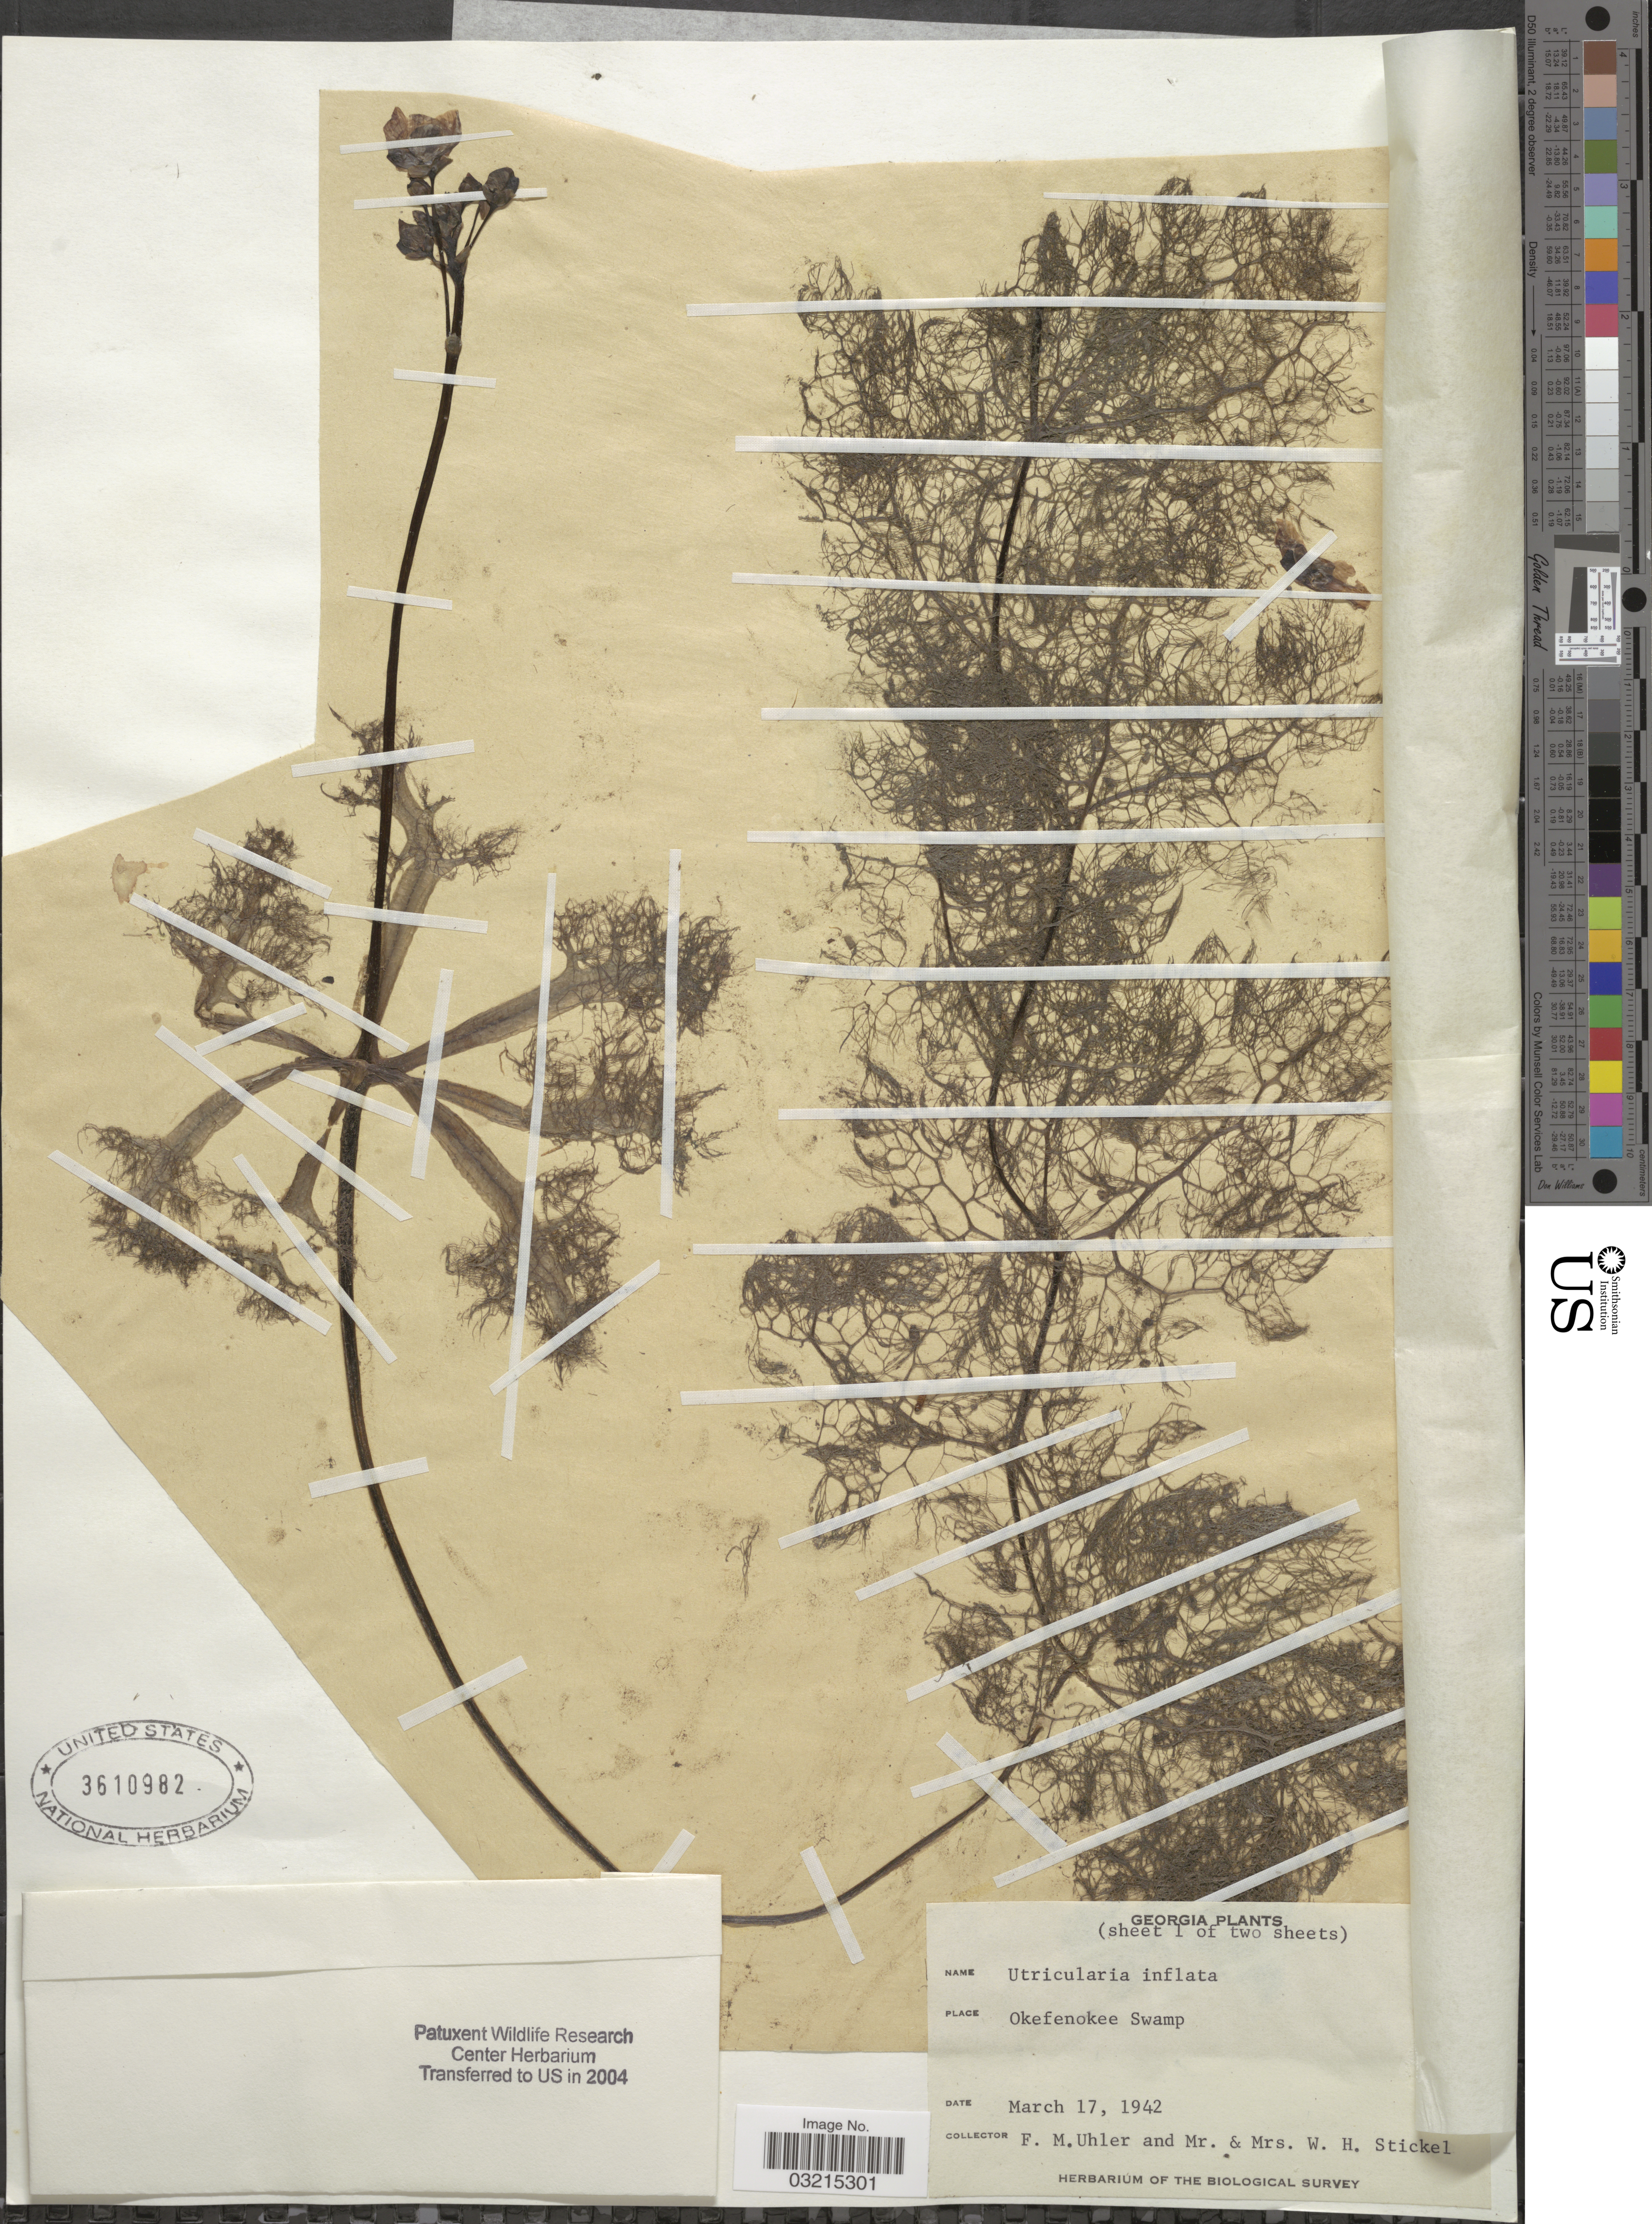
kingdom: Plantae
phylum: Tracheophyta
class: Magnoliopsida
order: Lamiales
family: Lentibulariaceae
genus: Utricularia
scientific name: Utricularia inflata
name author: Walter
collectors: F. M. Uhler, W. Stickel & W. Stickel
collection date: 1942-03-17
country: United States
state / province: Georgia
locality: Okefenokee Swamp.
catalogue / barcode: US 3610982